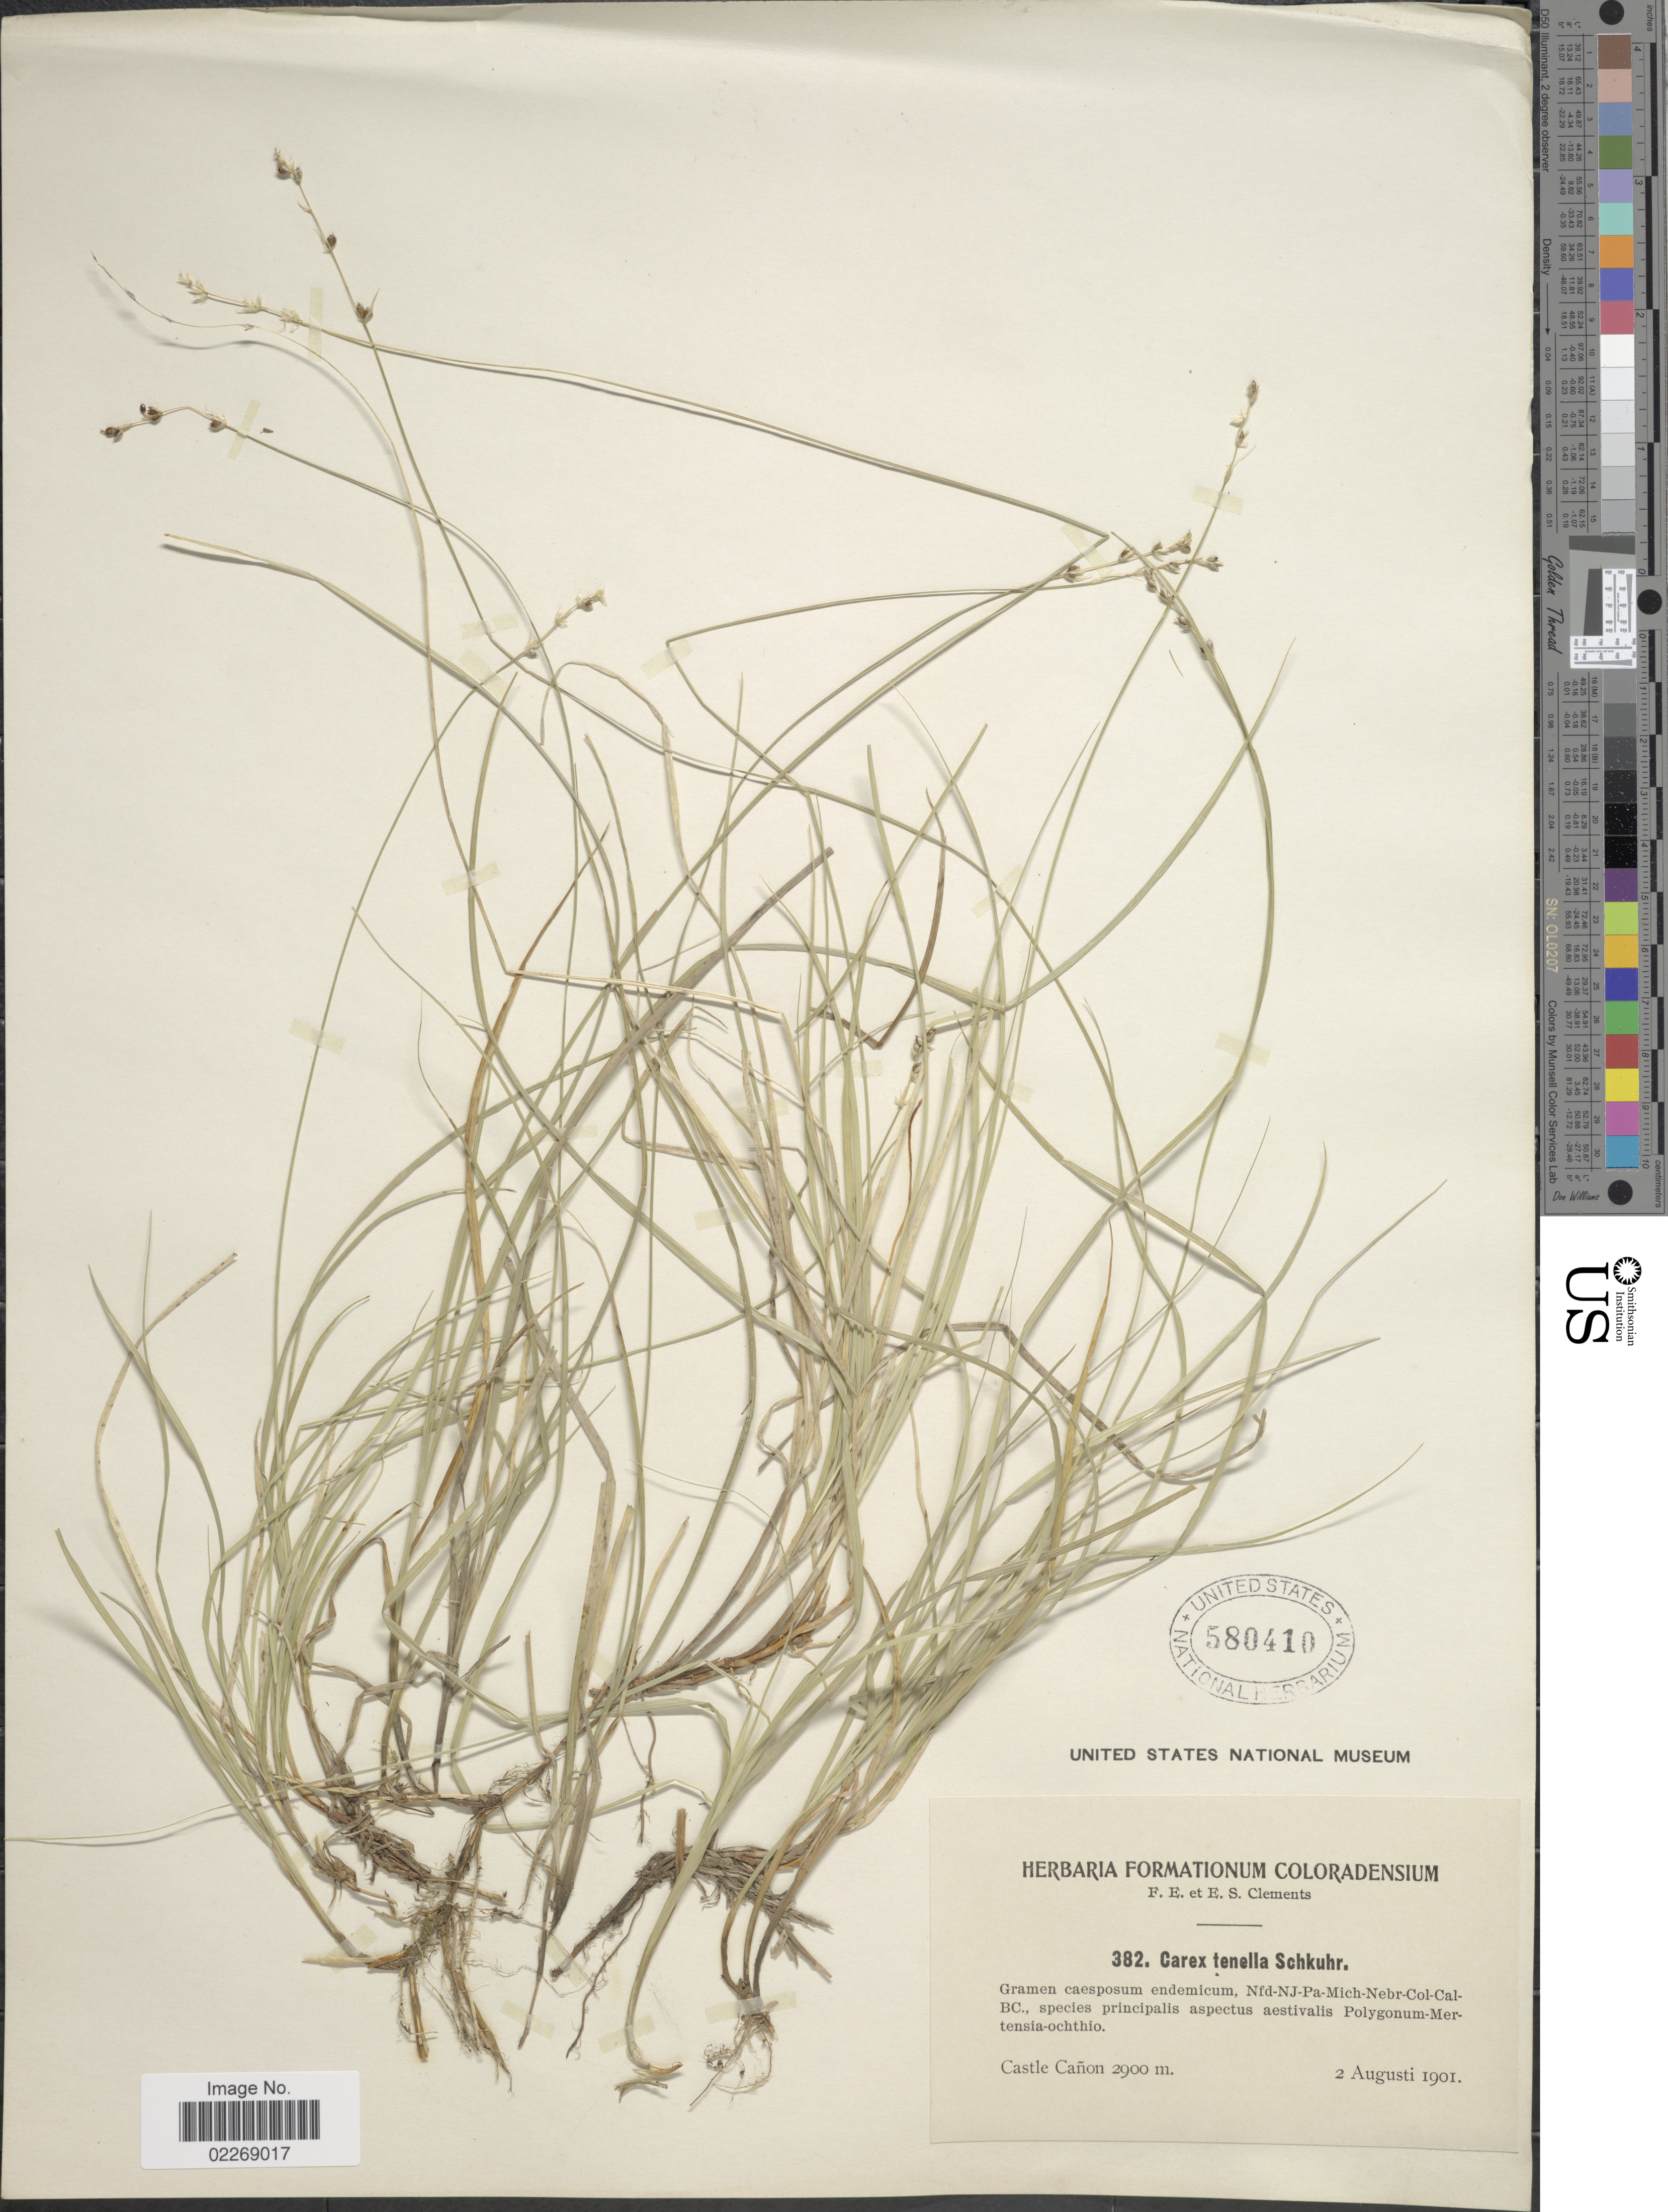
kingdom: Plantae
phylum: Tracheophyta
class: Liliopsida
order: Poales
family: Cyperaceae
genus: Carex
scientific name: Carex disperma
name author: Dewey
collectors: F. E. Clements & E. S. Clements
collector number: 382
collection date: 1901-08-02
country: United States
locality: Castle Cañon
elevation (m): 2900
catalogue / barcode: US 580410